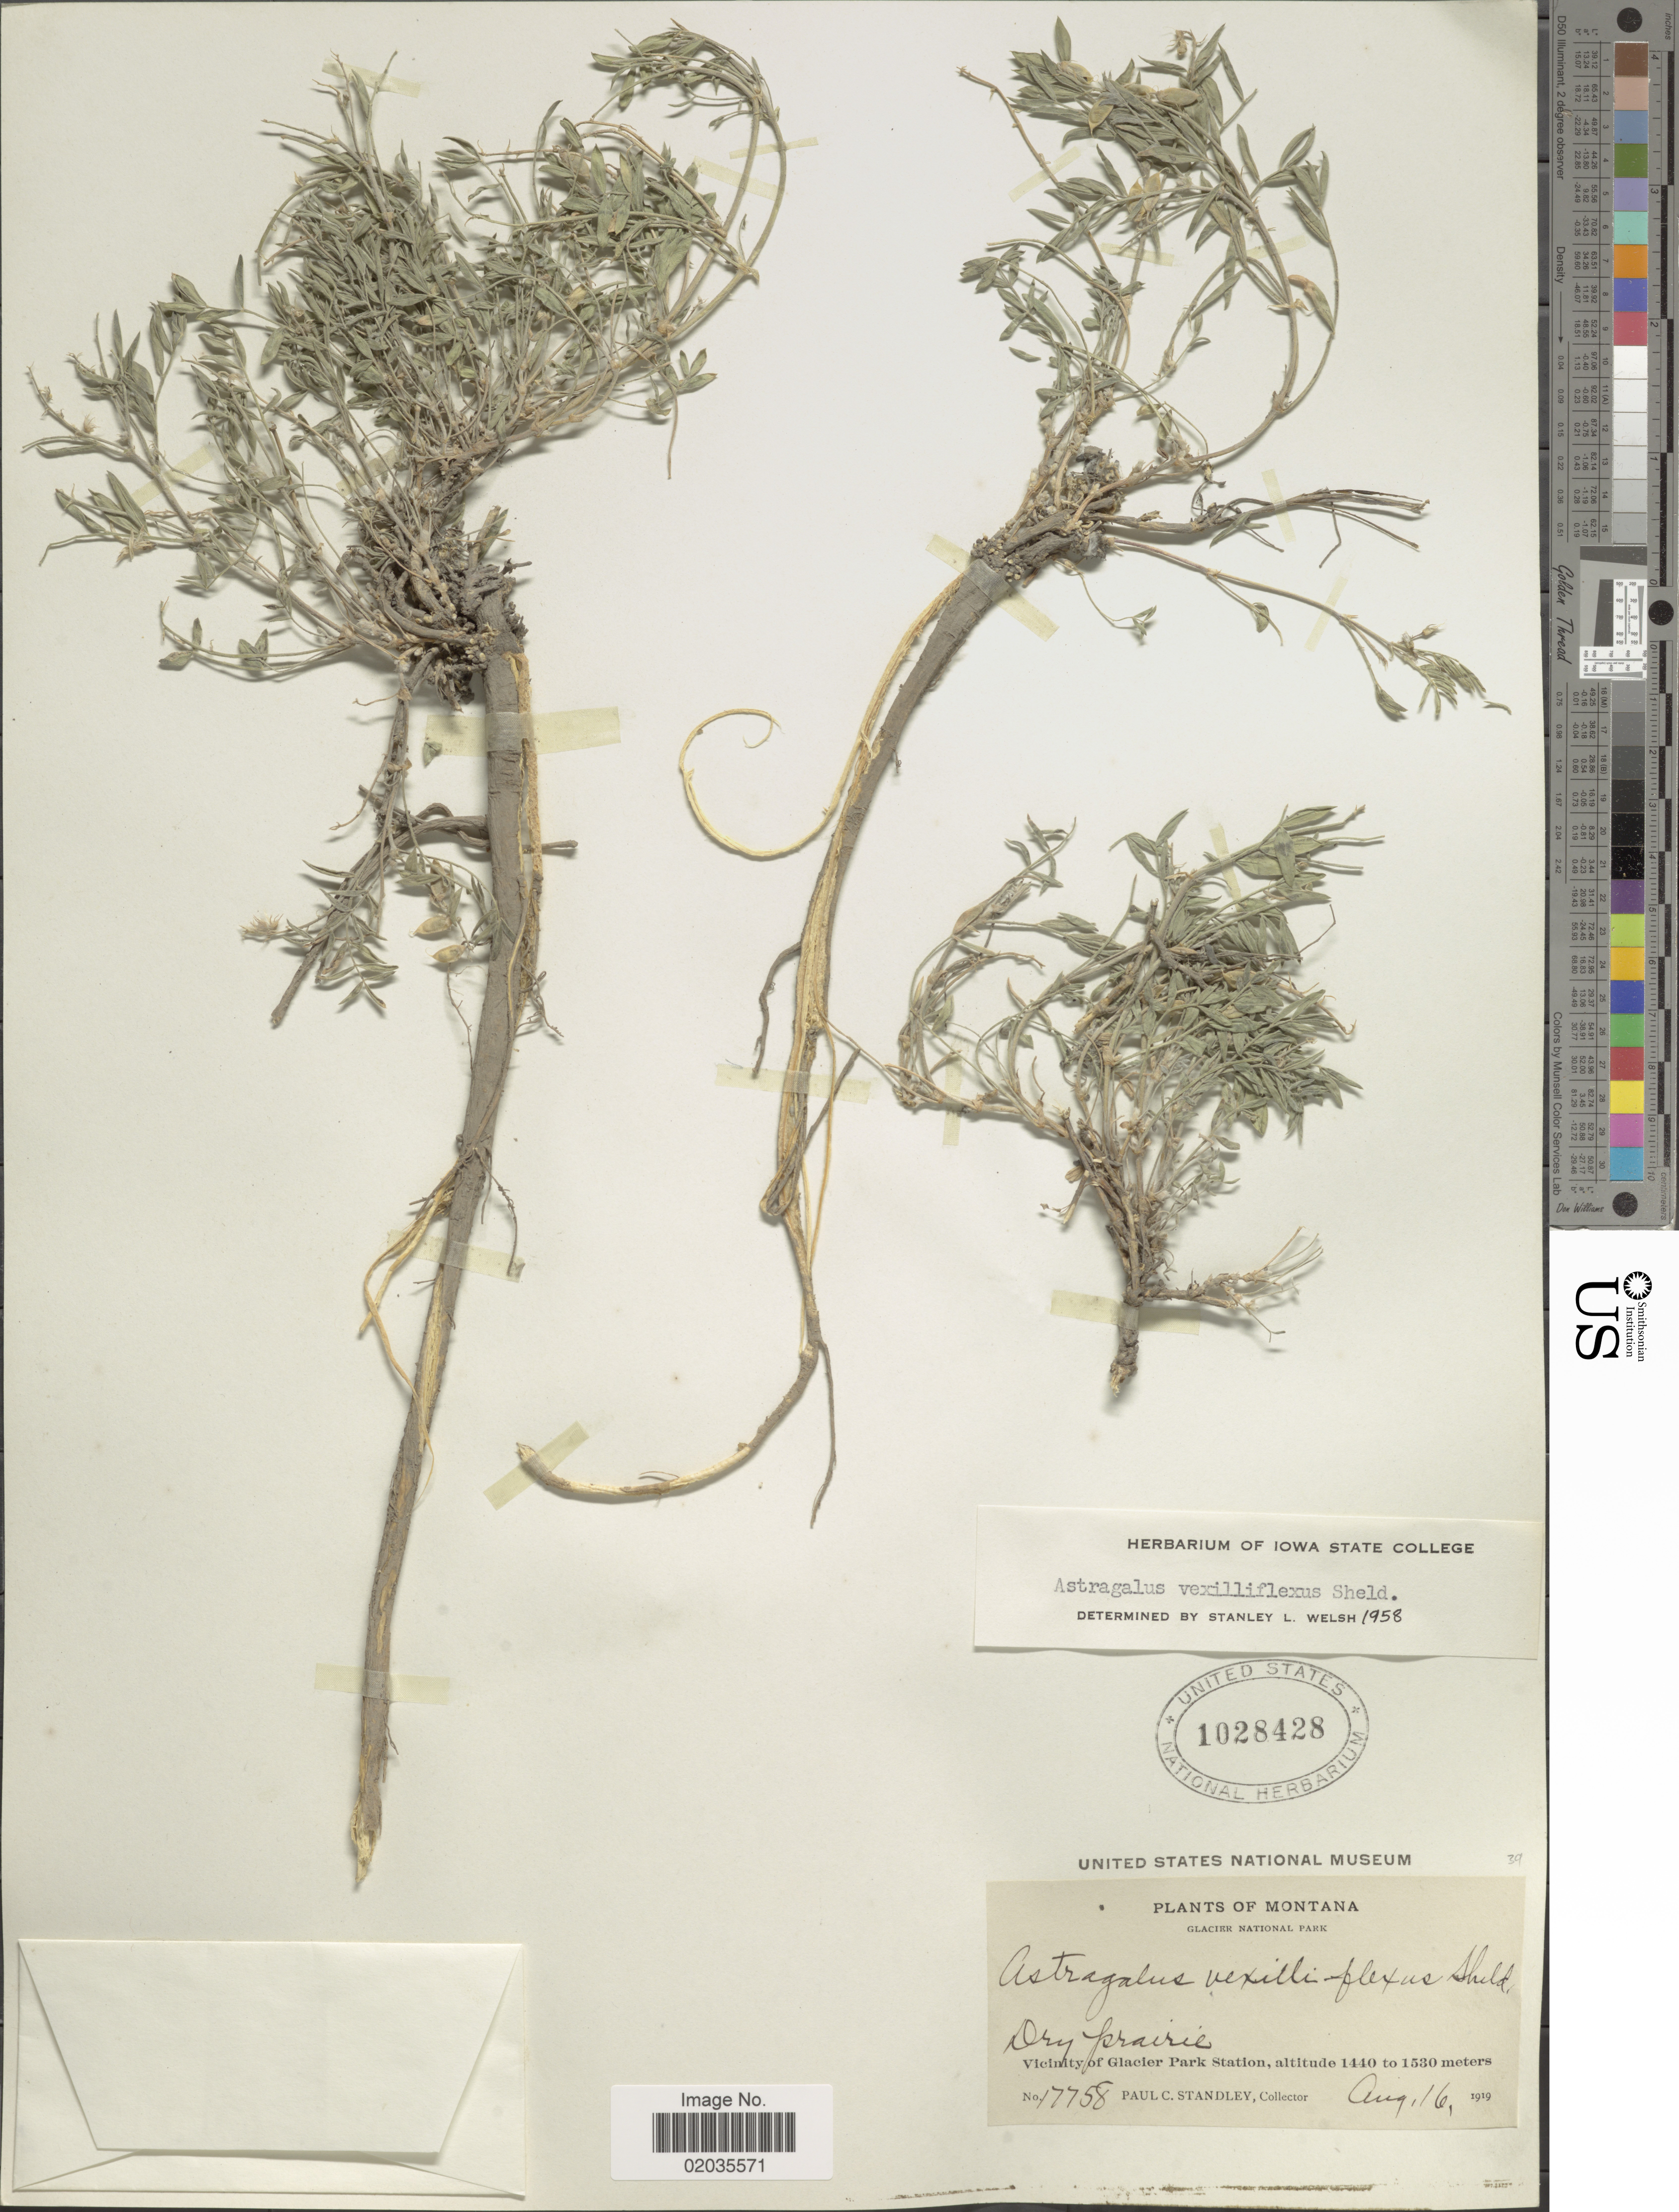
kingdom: Plantae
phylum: Tracheophyta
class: Magnoliopsida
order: Fabales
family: Fabaceae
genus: Astragalus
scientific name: Astragalus vexilliflexus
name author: E. Sheld.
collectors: P. C. Standley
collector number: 17758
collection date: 1919-08-16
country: United States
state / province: Montana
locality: Glacier National Park. Vicinity of Glacier Park Station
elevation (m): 1440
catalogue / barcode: US 1028428